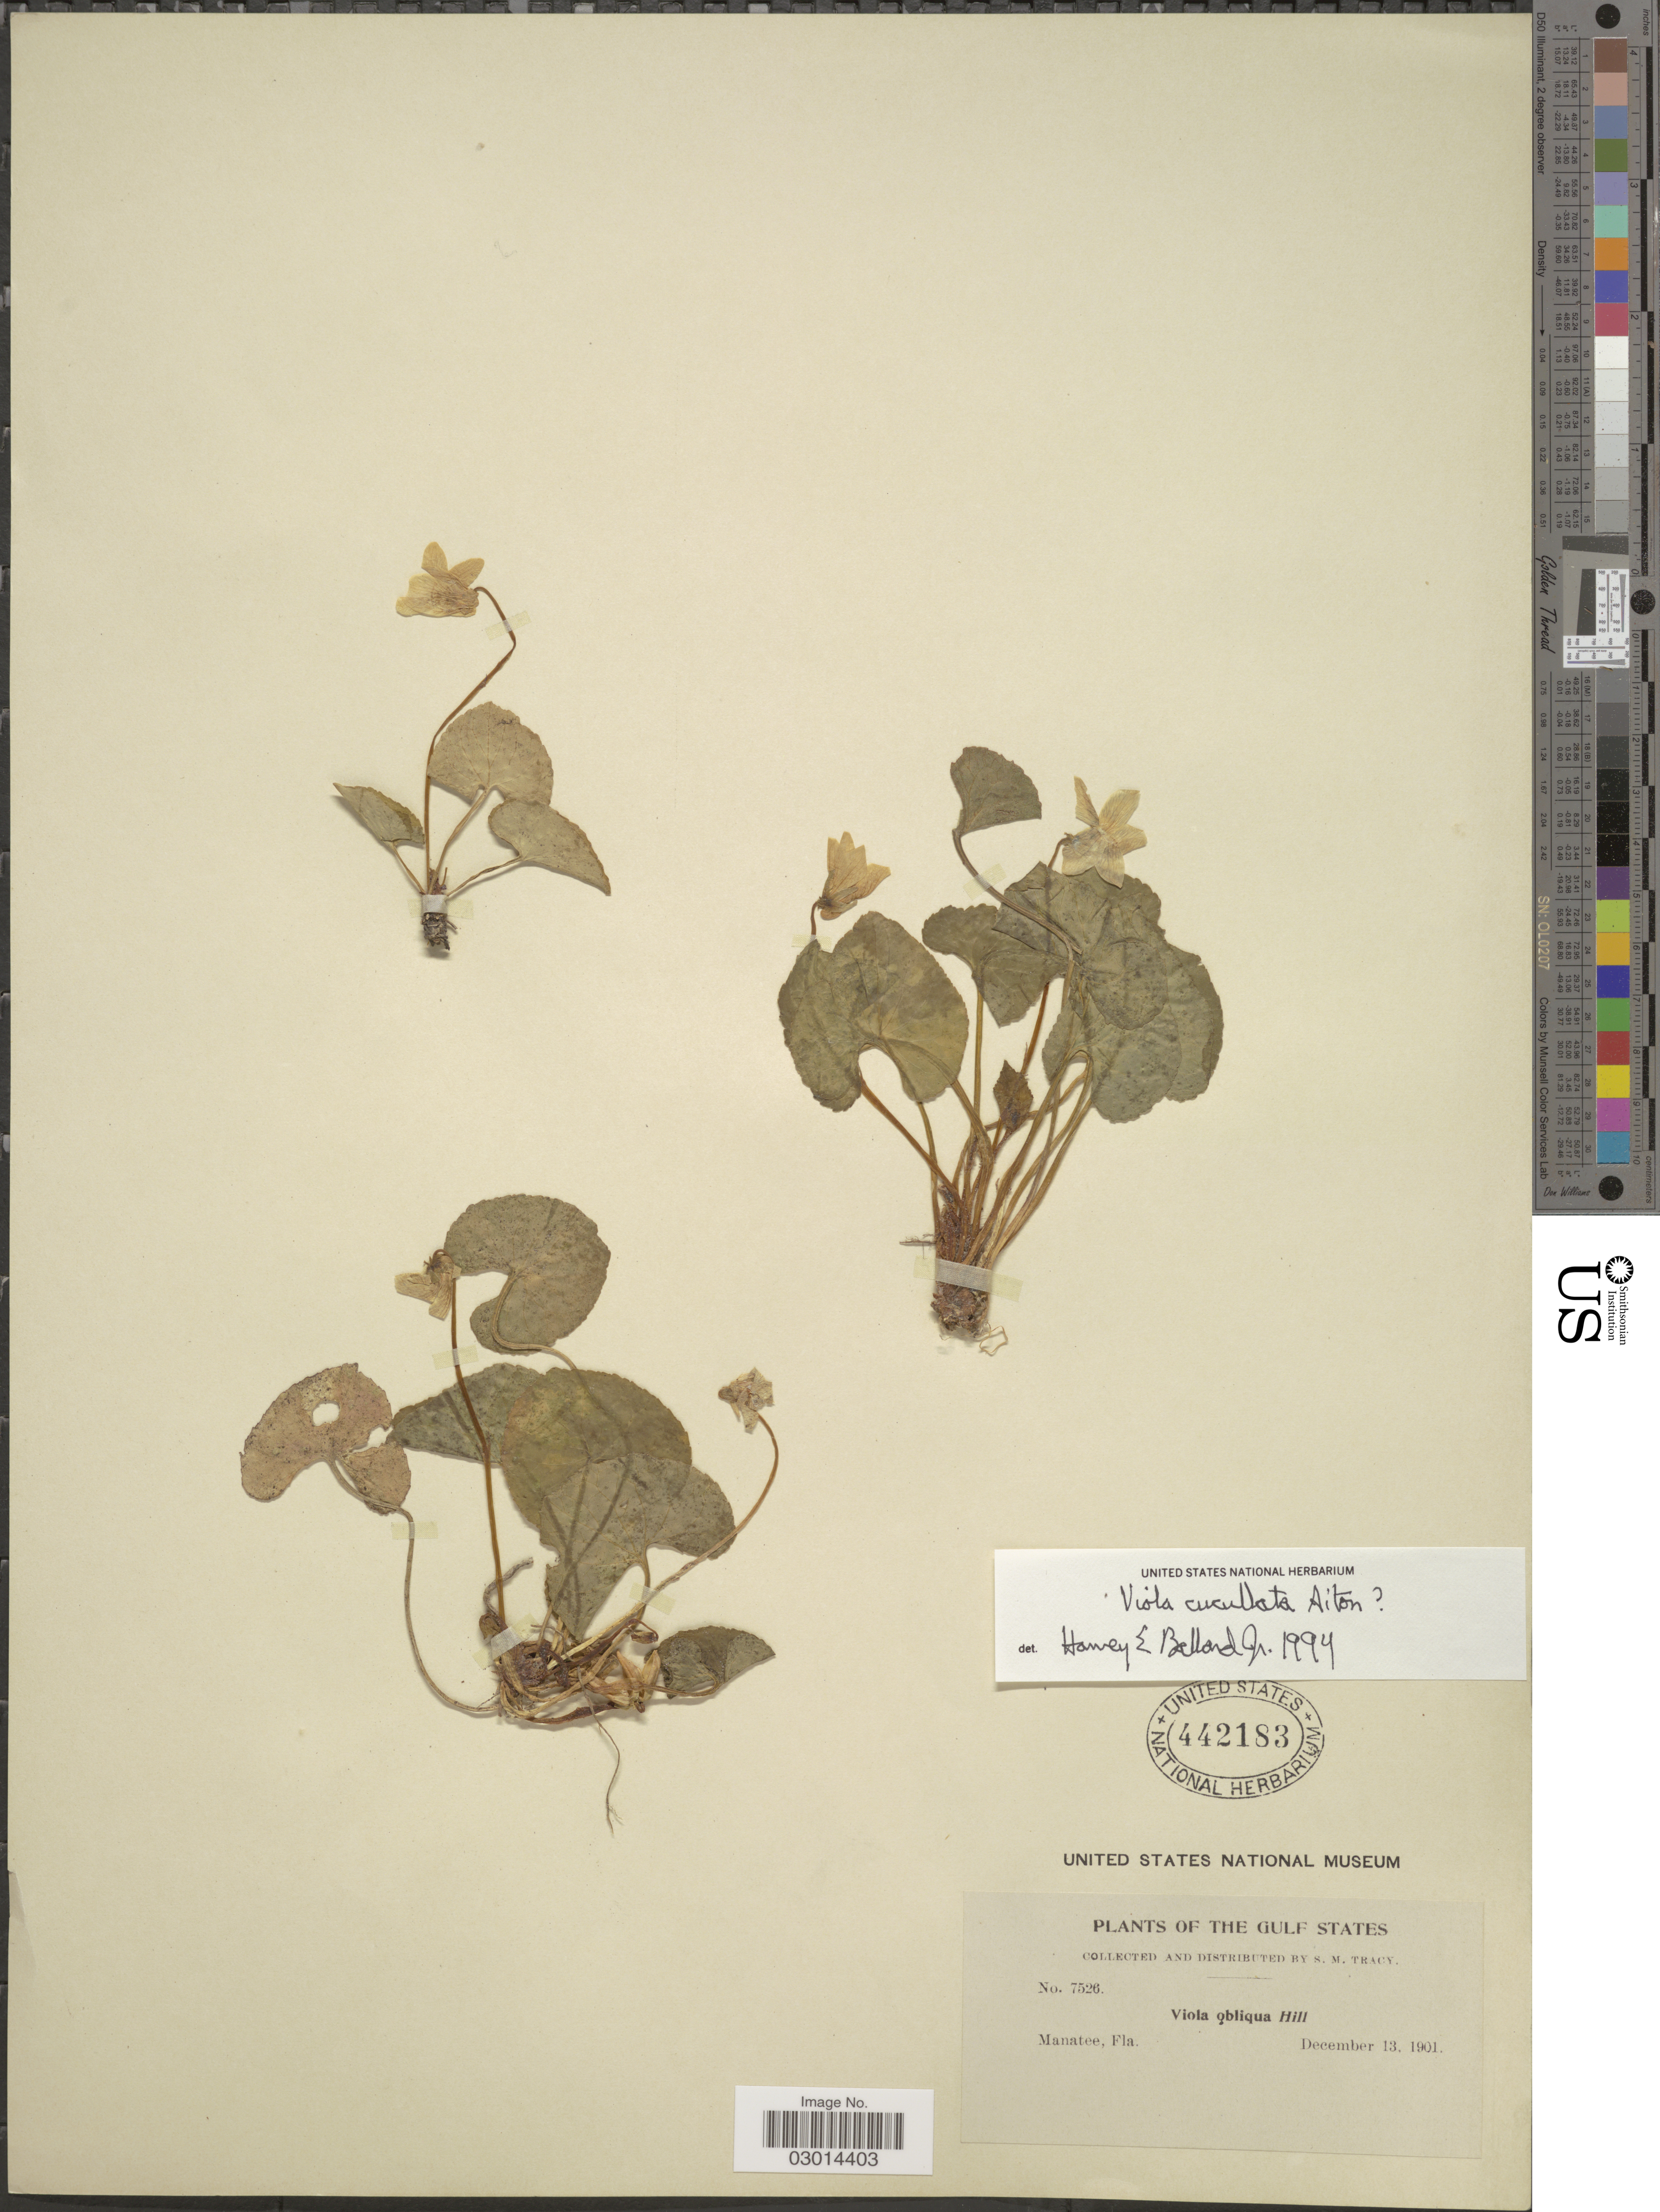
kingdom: Plantae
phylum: Tracheophyta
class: Magnoliopsida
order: Malpighiales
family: Violaceae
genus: Viola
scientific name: Viola cucullata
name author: Aiton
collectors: S. M. Tracy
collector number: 7526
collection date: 1901-12-13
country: United States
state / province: Florida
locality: The Gulf States, Manatee.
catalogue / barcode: US 442183